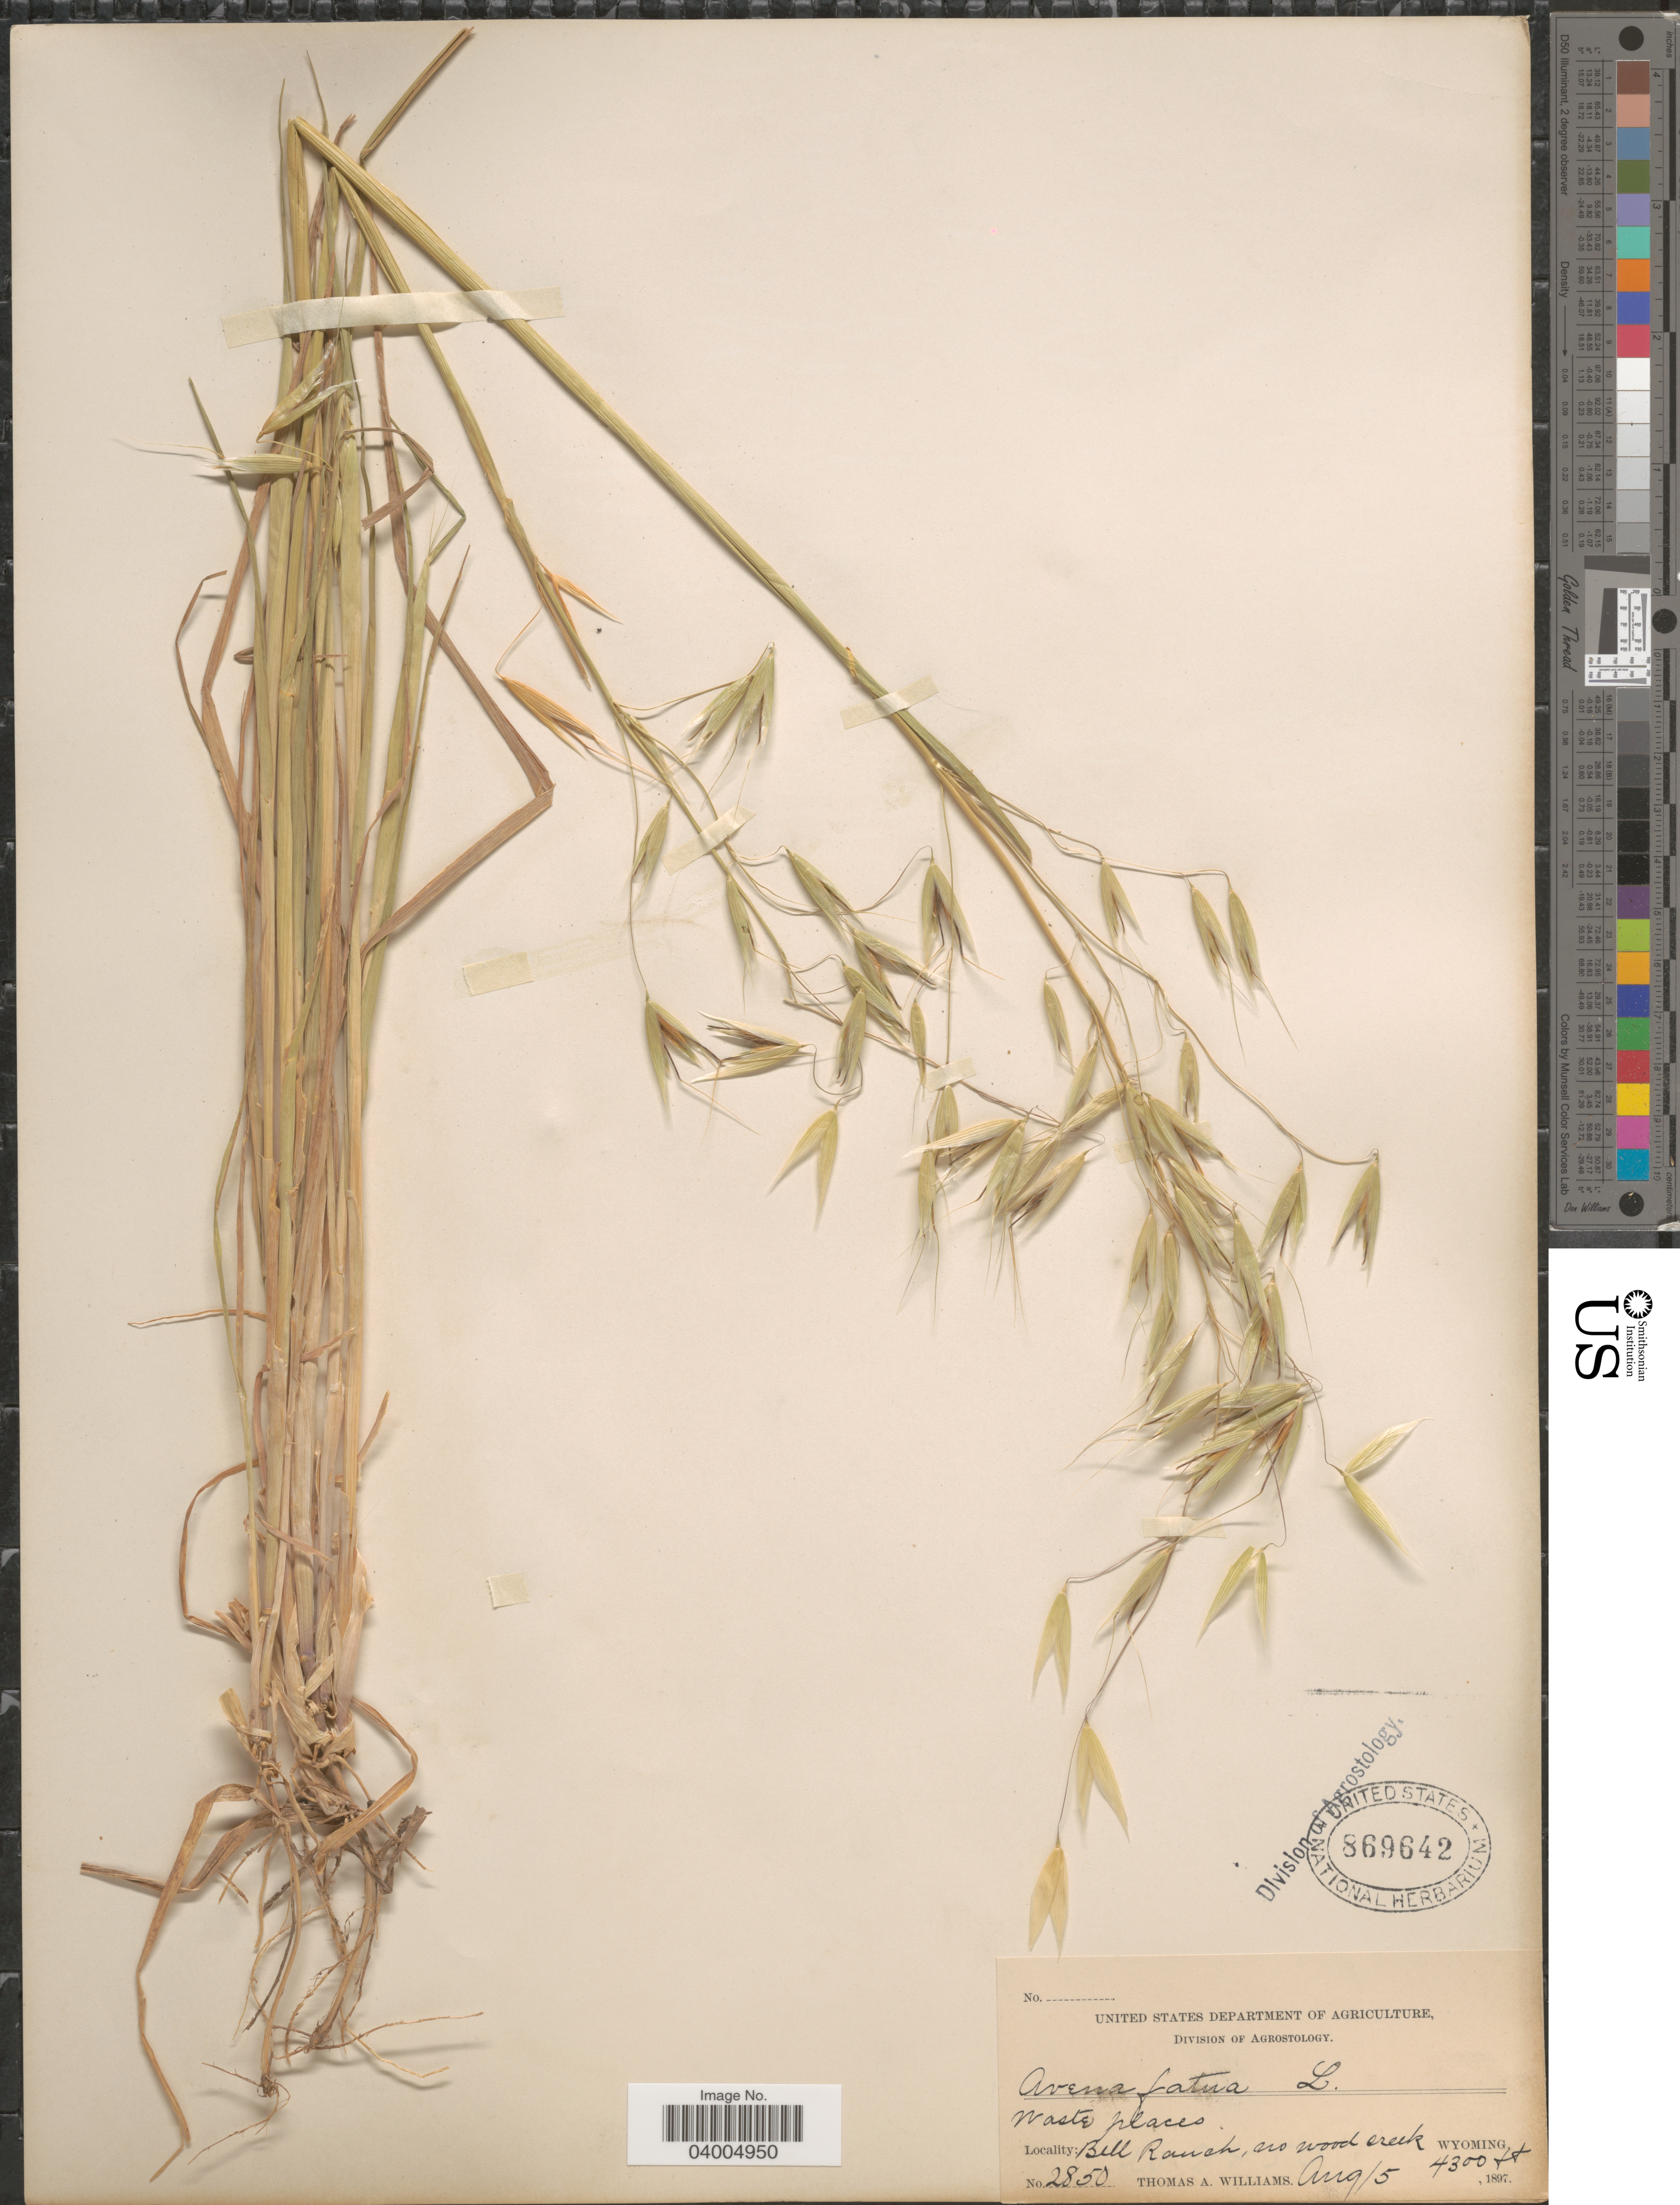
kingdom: Plantae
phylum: Tracheophyta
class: Liliopsida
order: Poales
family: Poaceae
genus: Avena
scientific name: Avena fatua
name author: L.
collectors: T. A. Williams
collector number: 2850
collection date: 1897-08-05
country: United States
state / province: Wyoming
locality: Bell Ranch, no wood creek.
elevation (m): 1311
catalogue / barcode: US 869642